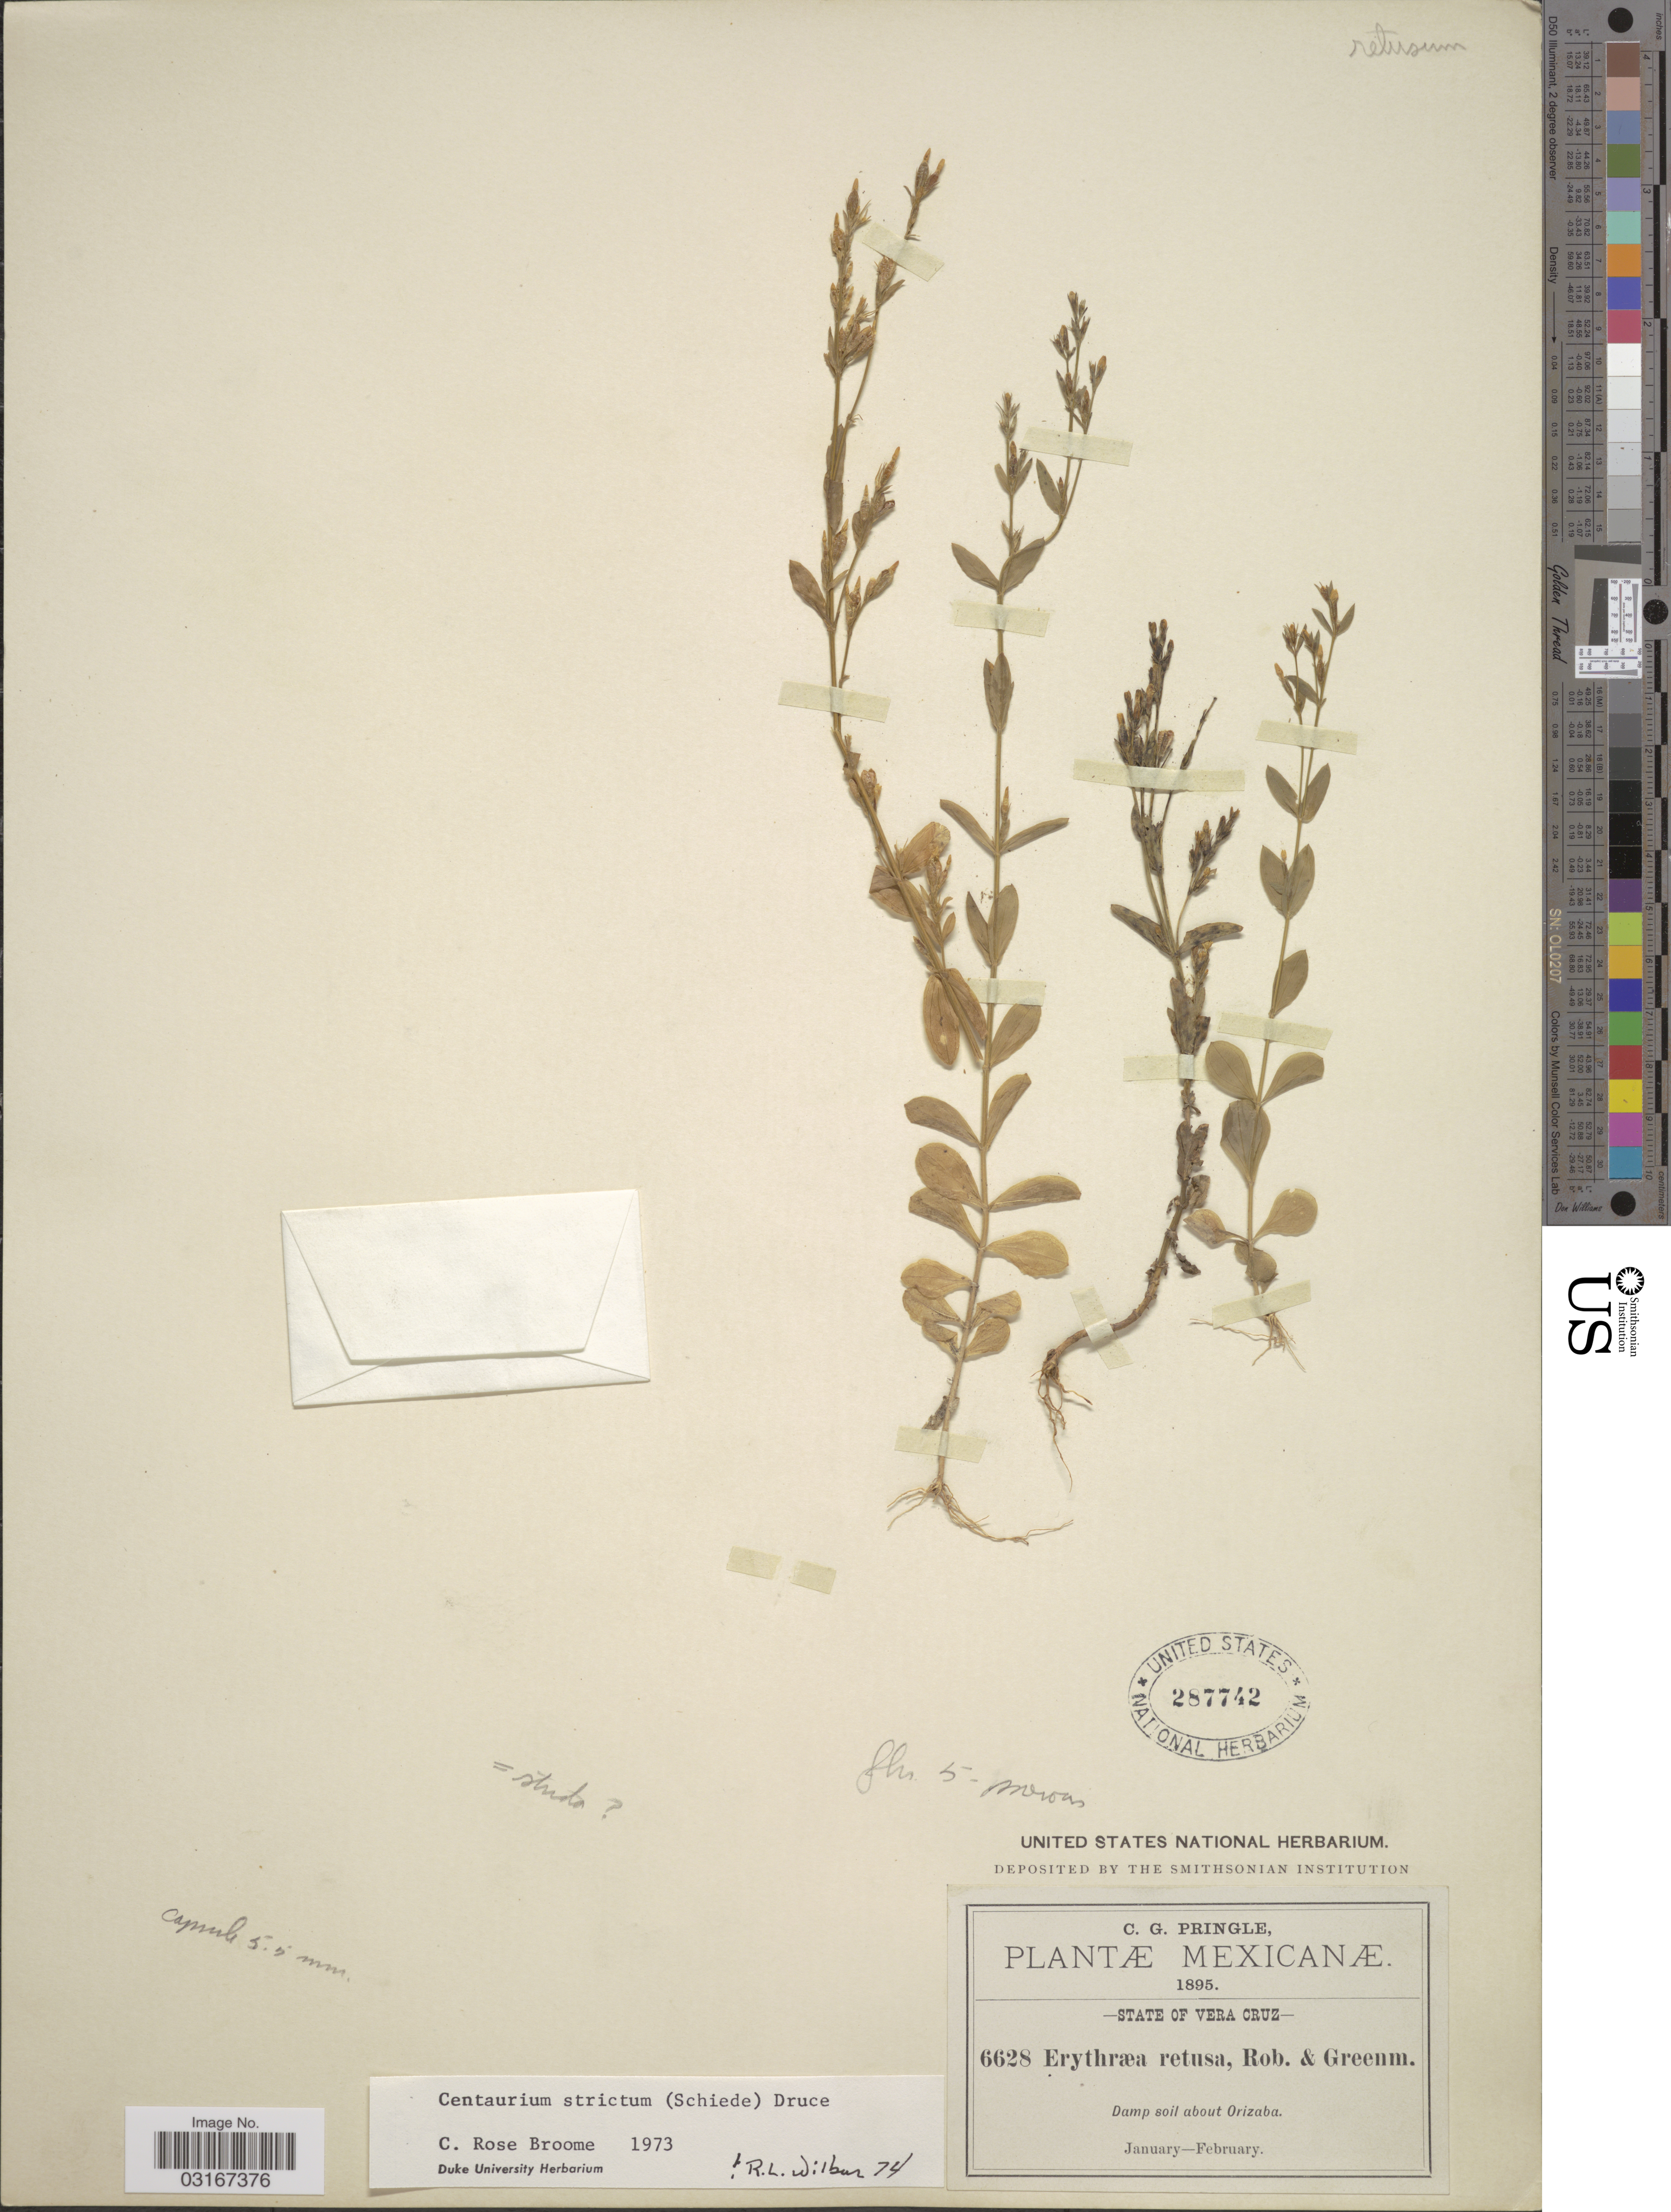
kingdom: Plantae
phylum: Tracheophyta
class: Magnoliopsida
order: Gentianales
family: Gentianaceae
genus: Centaurium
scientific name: Centaurium strictum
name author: (Schiede) Druce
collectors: C. G. Pringle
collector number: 6628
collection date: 1895-01/1895-02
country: Mexico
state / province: Veracruz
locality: State of Vera Cruz. Damp soil about Orizaba,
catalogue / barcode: US 287742